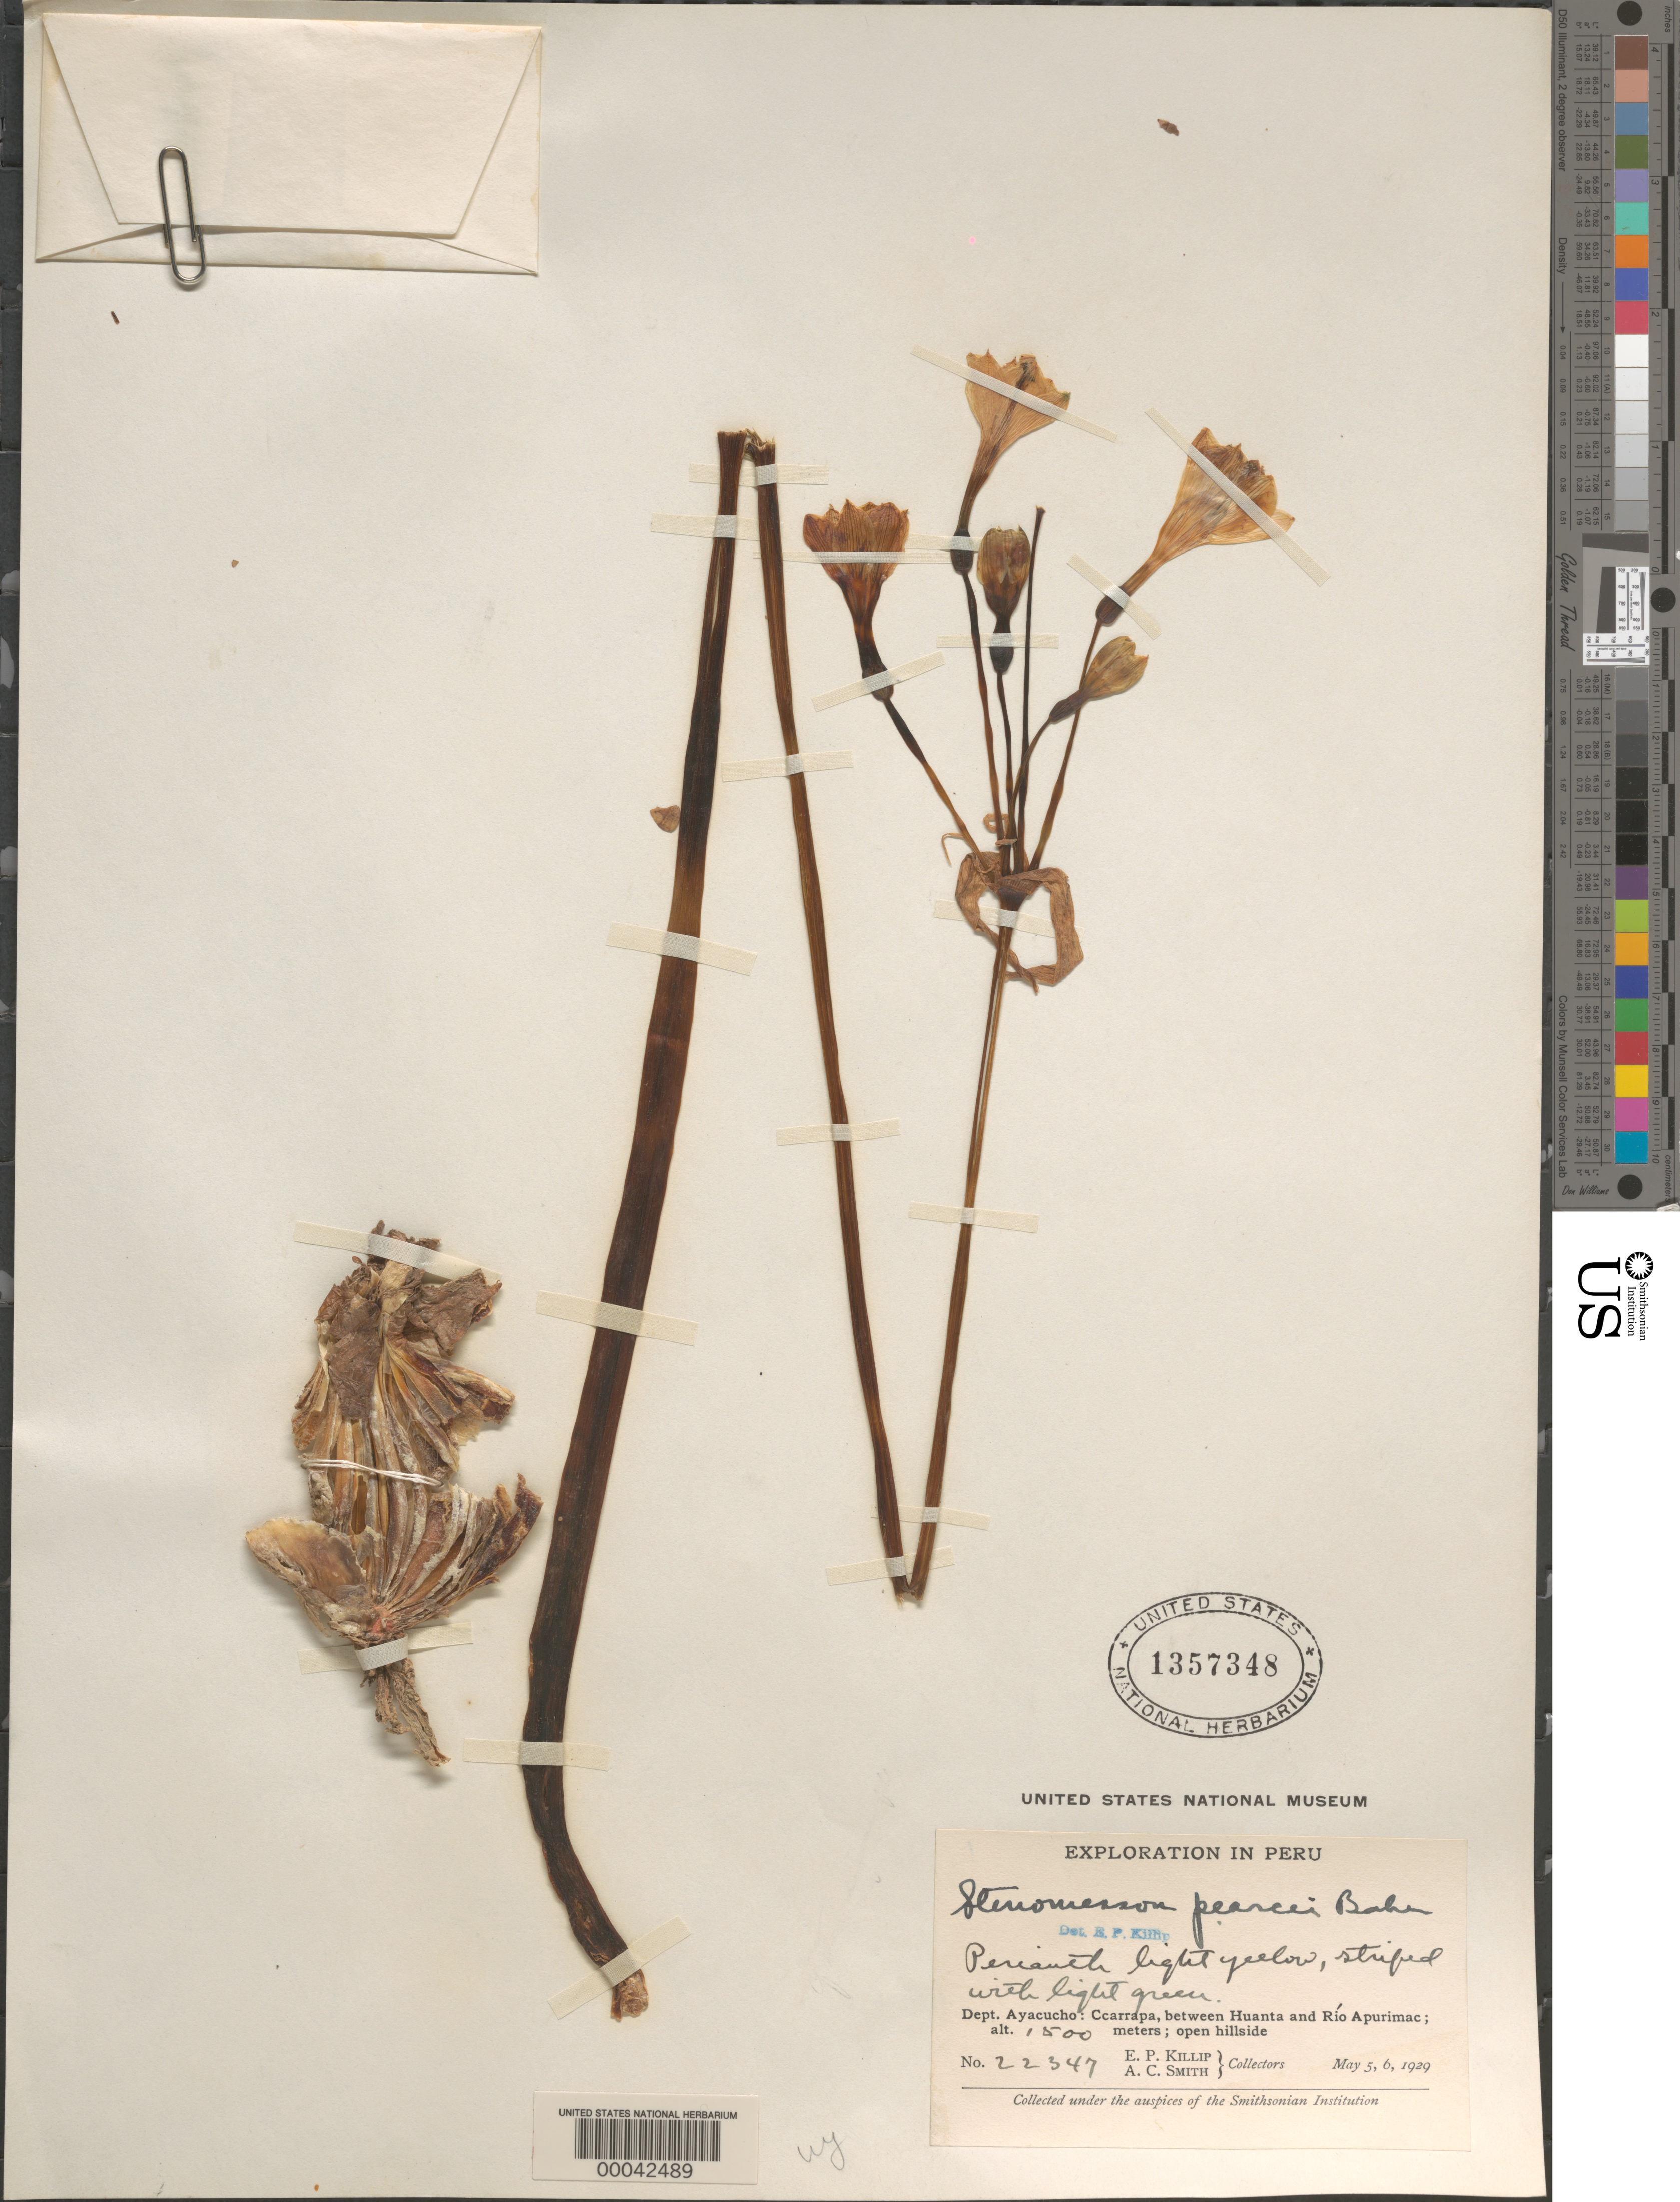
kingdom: Plantae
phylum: Tracheophyta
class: Liliopsida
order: Asparagales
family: Amaryllidaceae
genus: Stenomesson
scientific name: Stenomesson pearcei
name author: Baker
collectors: E. P. Killip & A. C. Smith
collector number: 22347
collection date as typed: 05 May 1929 to 06 May 1929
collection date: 1929-05-05/1929-05-06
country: Peru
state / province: Ayacucho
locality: Carrapa [?], between Huanta and Río Apurímac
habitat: Open hillside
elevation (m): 1500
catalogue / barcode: US 1357348